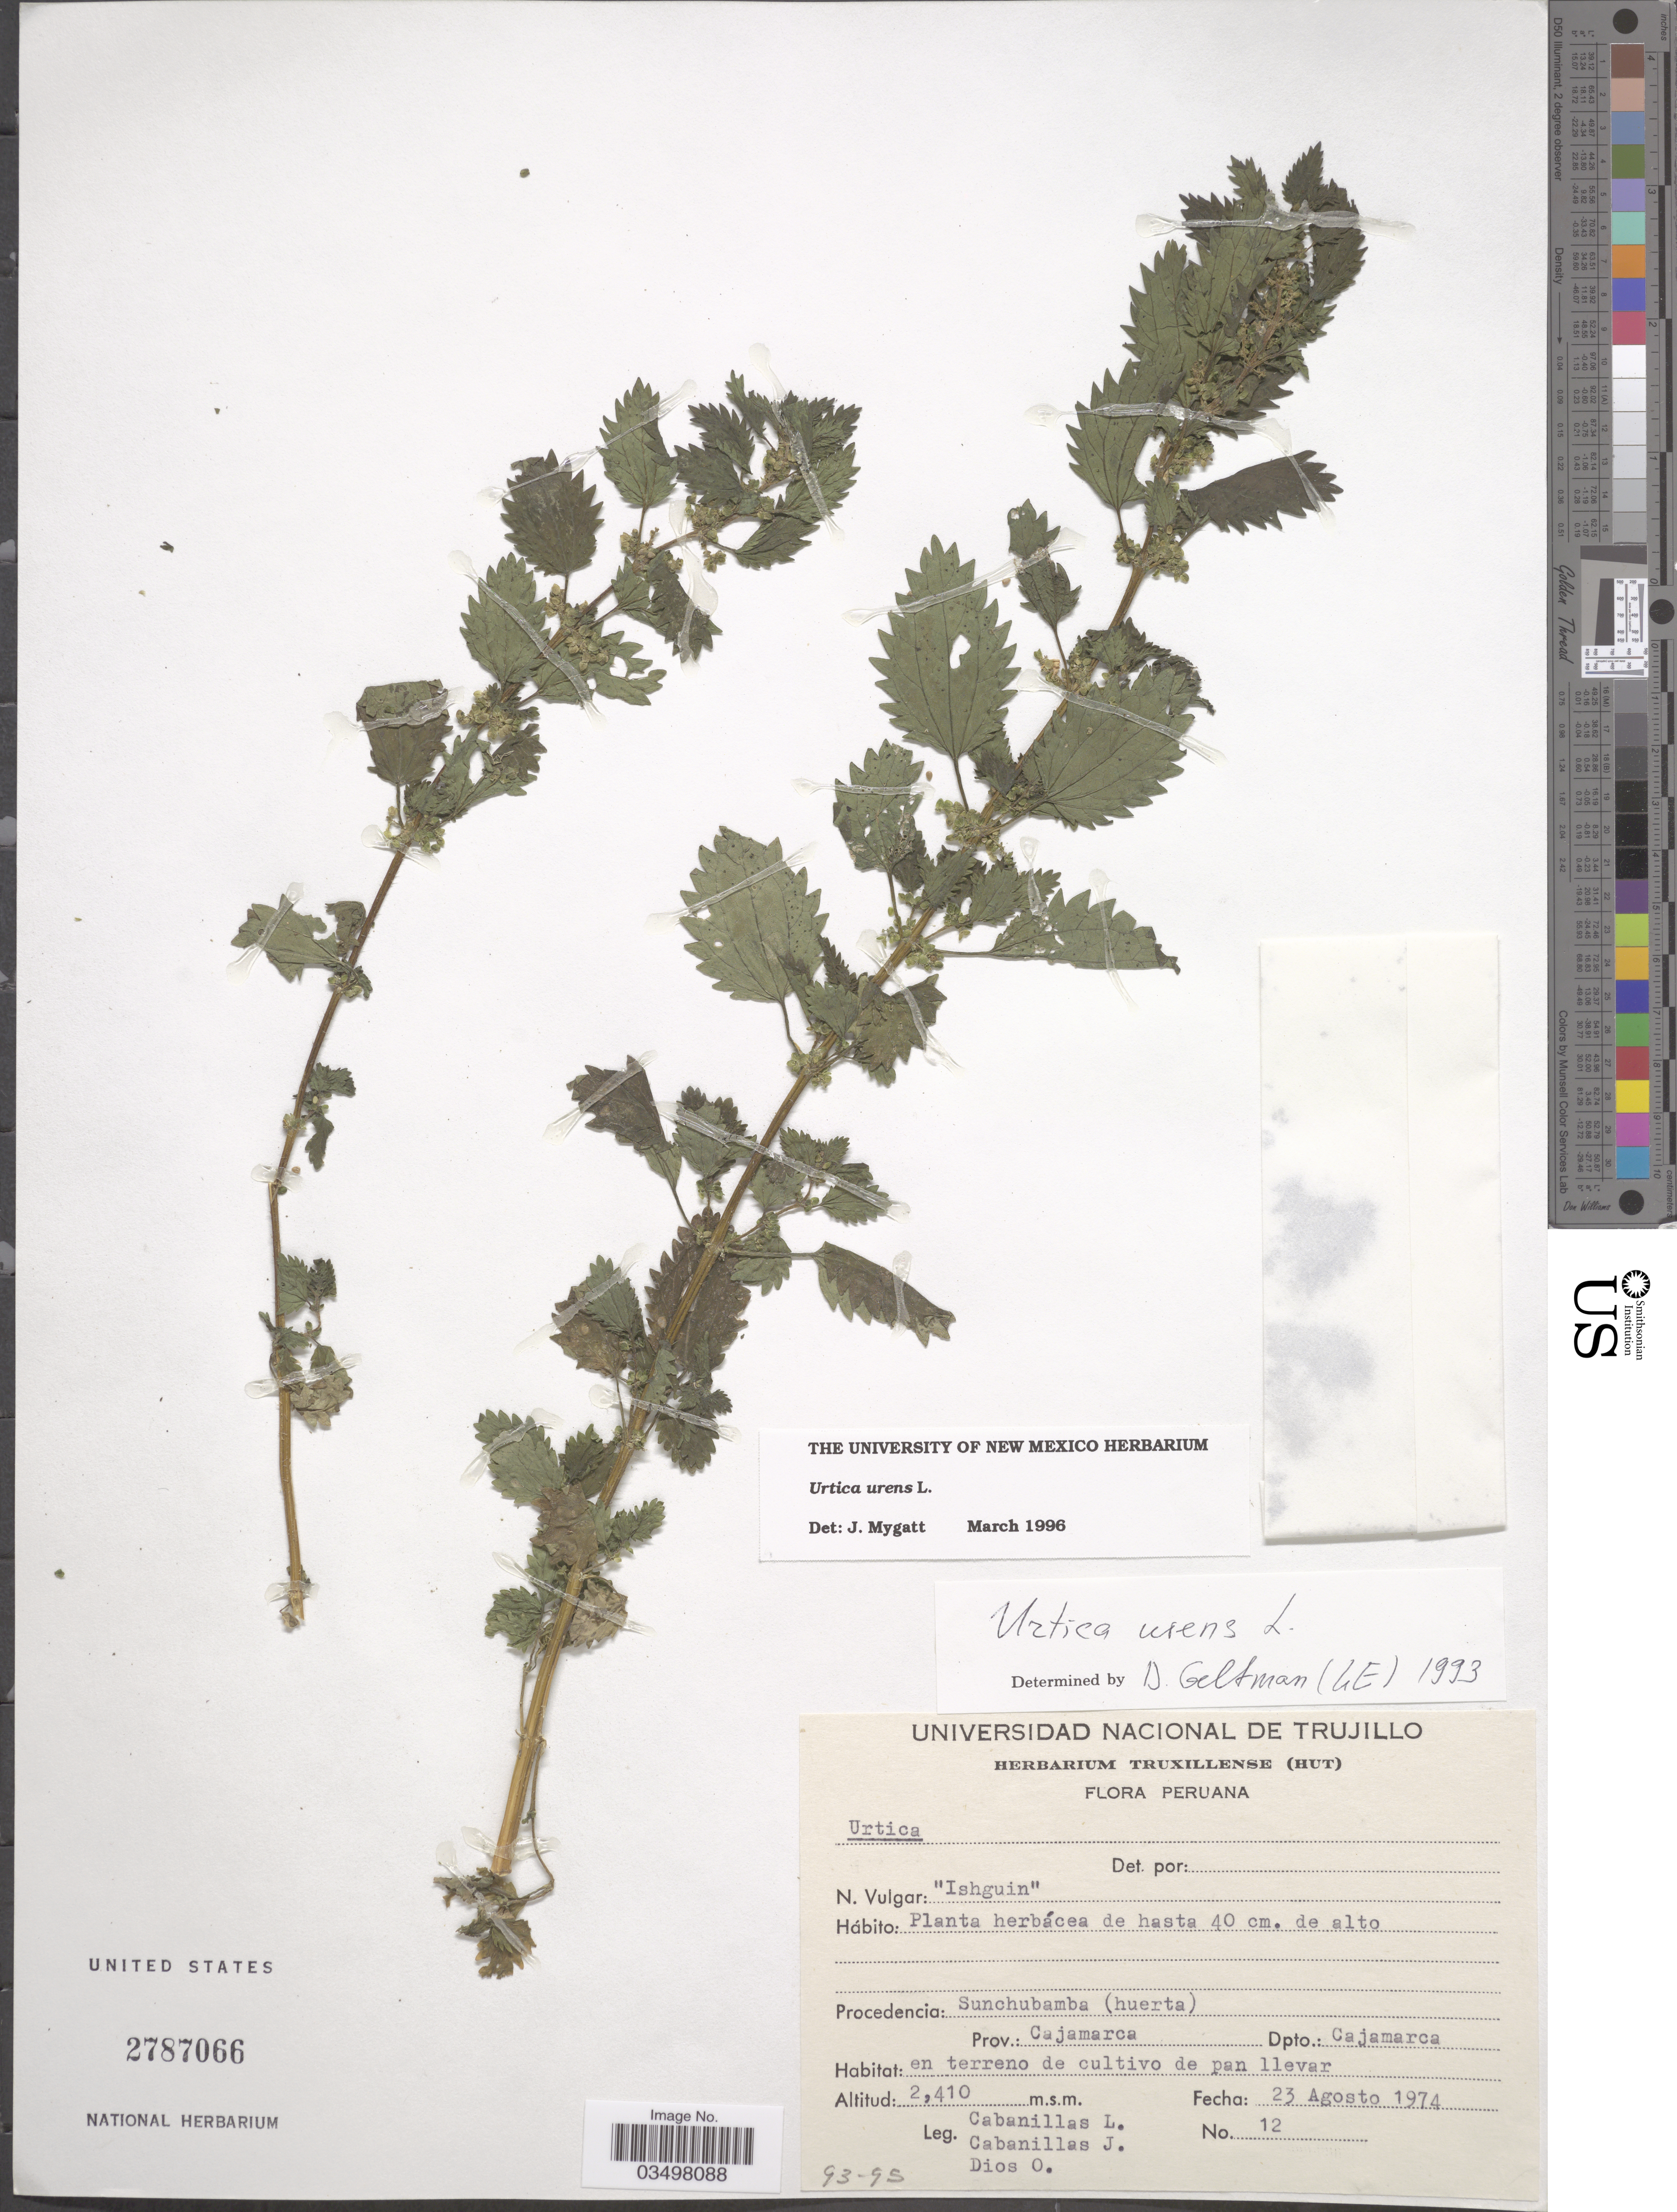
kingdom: Plantae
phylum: Tracheophyta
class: Magnoliopsida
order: Rosales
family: Urticaceae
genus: Urtica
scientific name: Urtica urens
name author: L.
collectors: L. Cabanillas, J. Cabanillas & O. Dios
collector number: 12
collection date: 1974-08-23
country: Peru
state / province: Cajamarca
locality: Procedencia: Sunchubamba (huerta). Dpto.: Cajamarca.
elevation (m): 2410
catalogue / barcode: US 2787066